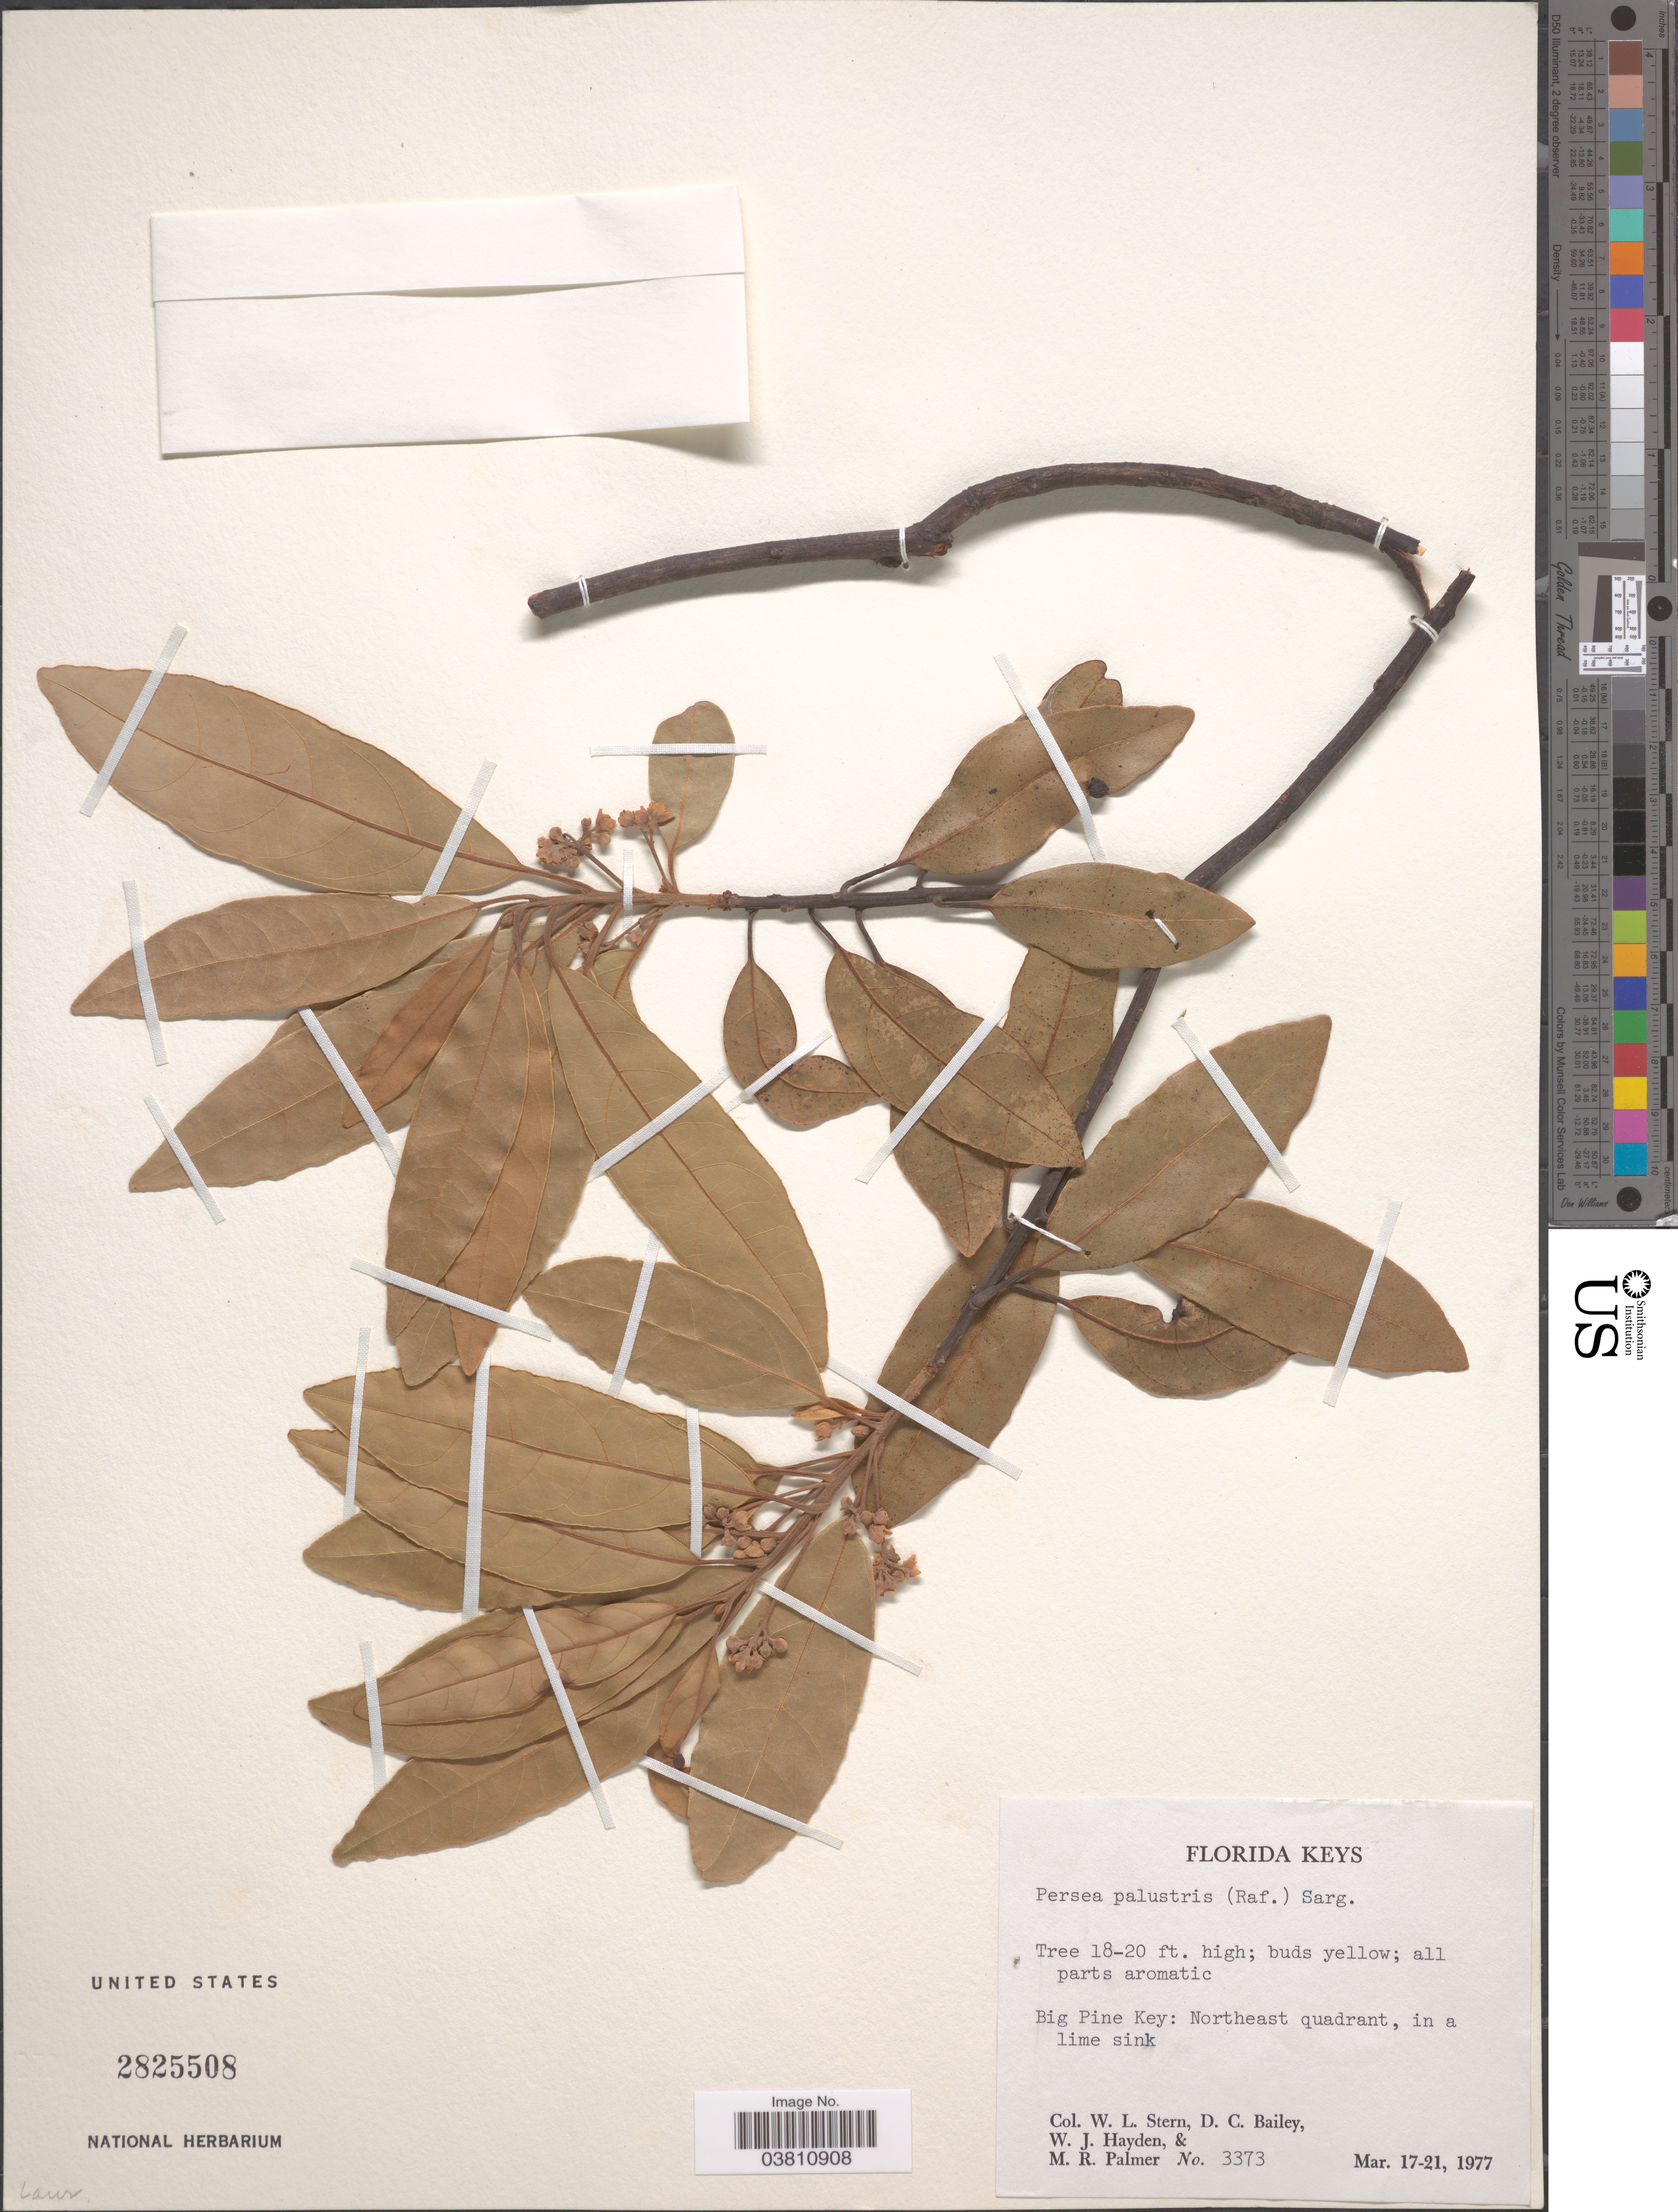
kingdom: Plantae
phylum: Tracheophyta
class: Magnoliopsida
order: Laurales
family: Lauraceae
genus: Persea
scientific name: Persea palustris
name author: (Raf.) Sarg.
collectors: W. L. Stern, D. C. Bailey, W. Hayden & M. R. Palmer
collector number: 3373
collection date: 1977-03-17/1977-03-21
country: United States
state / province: Florida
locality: Big Pine Key: Northeast quadrant.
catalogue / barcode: US 2825508